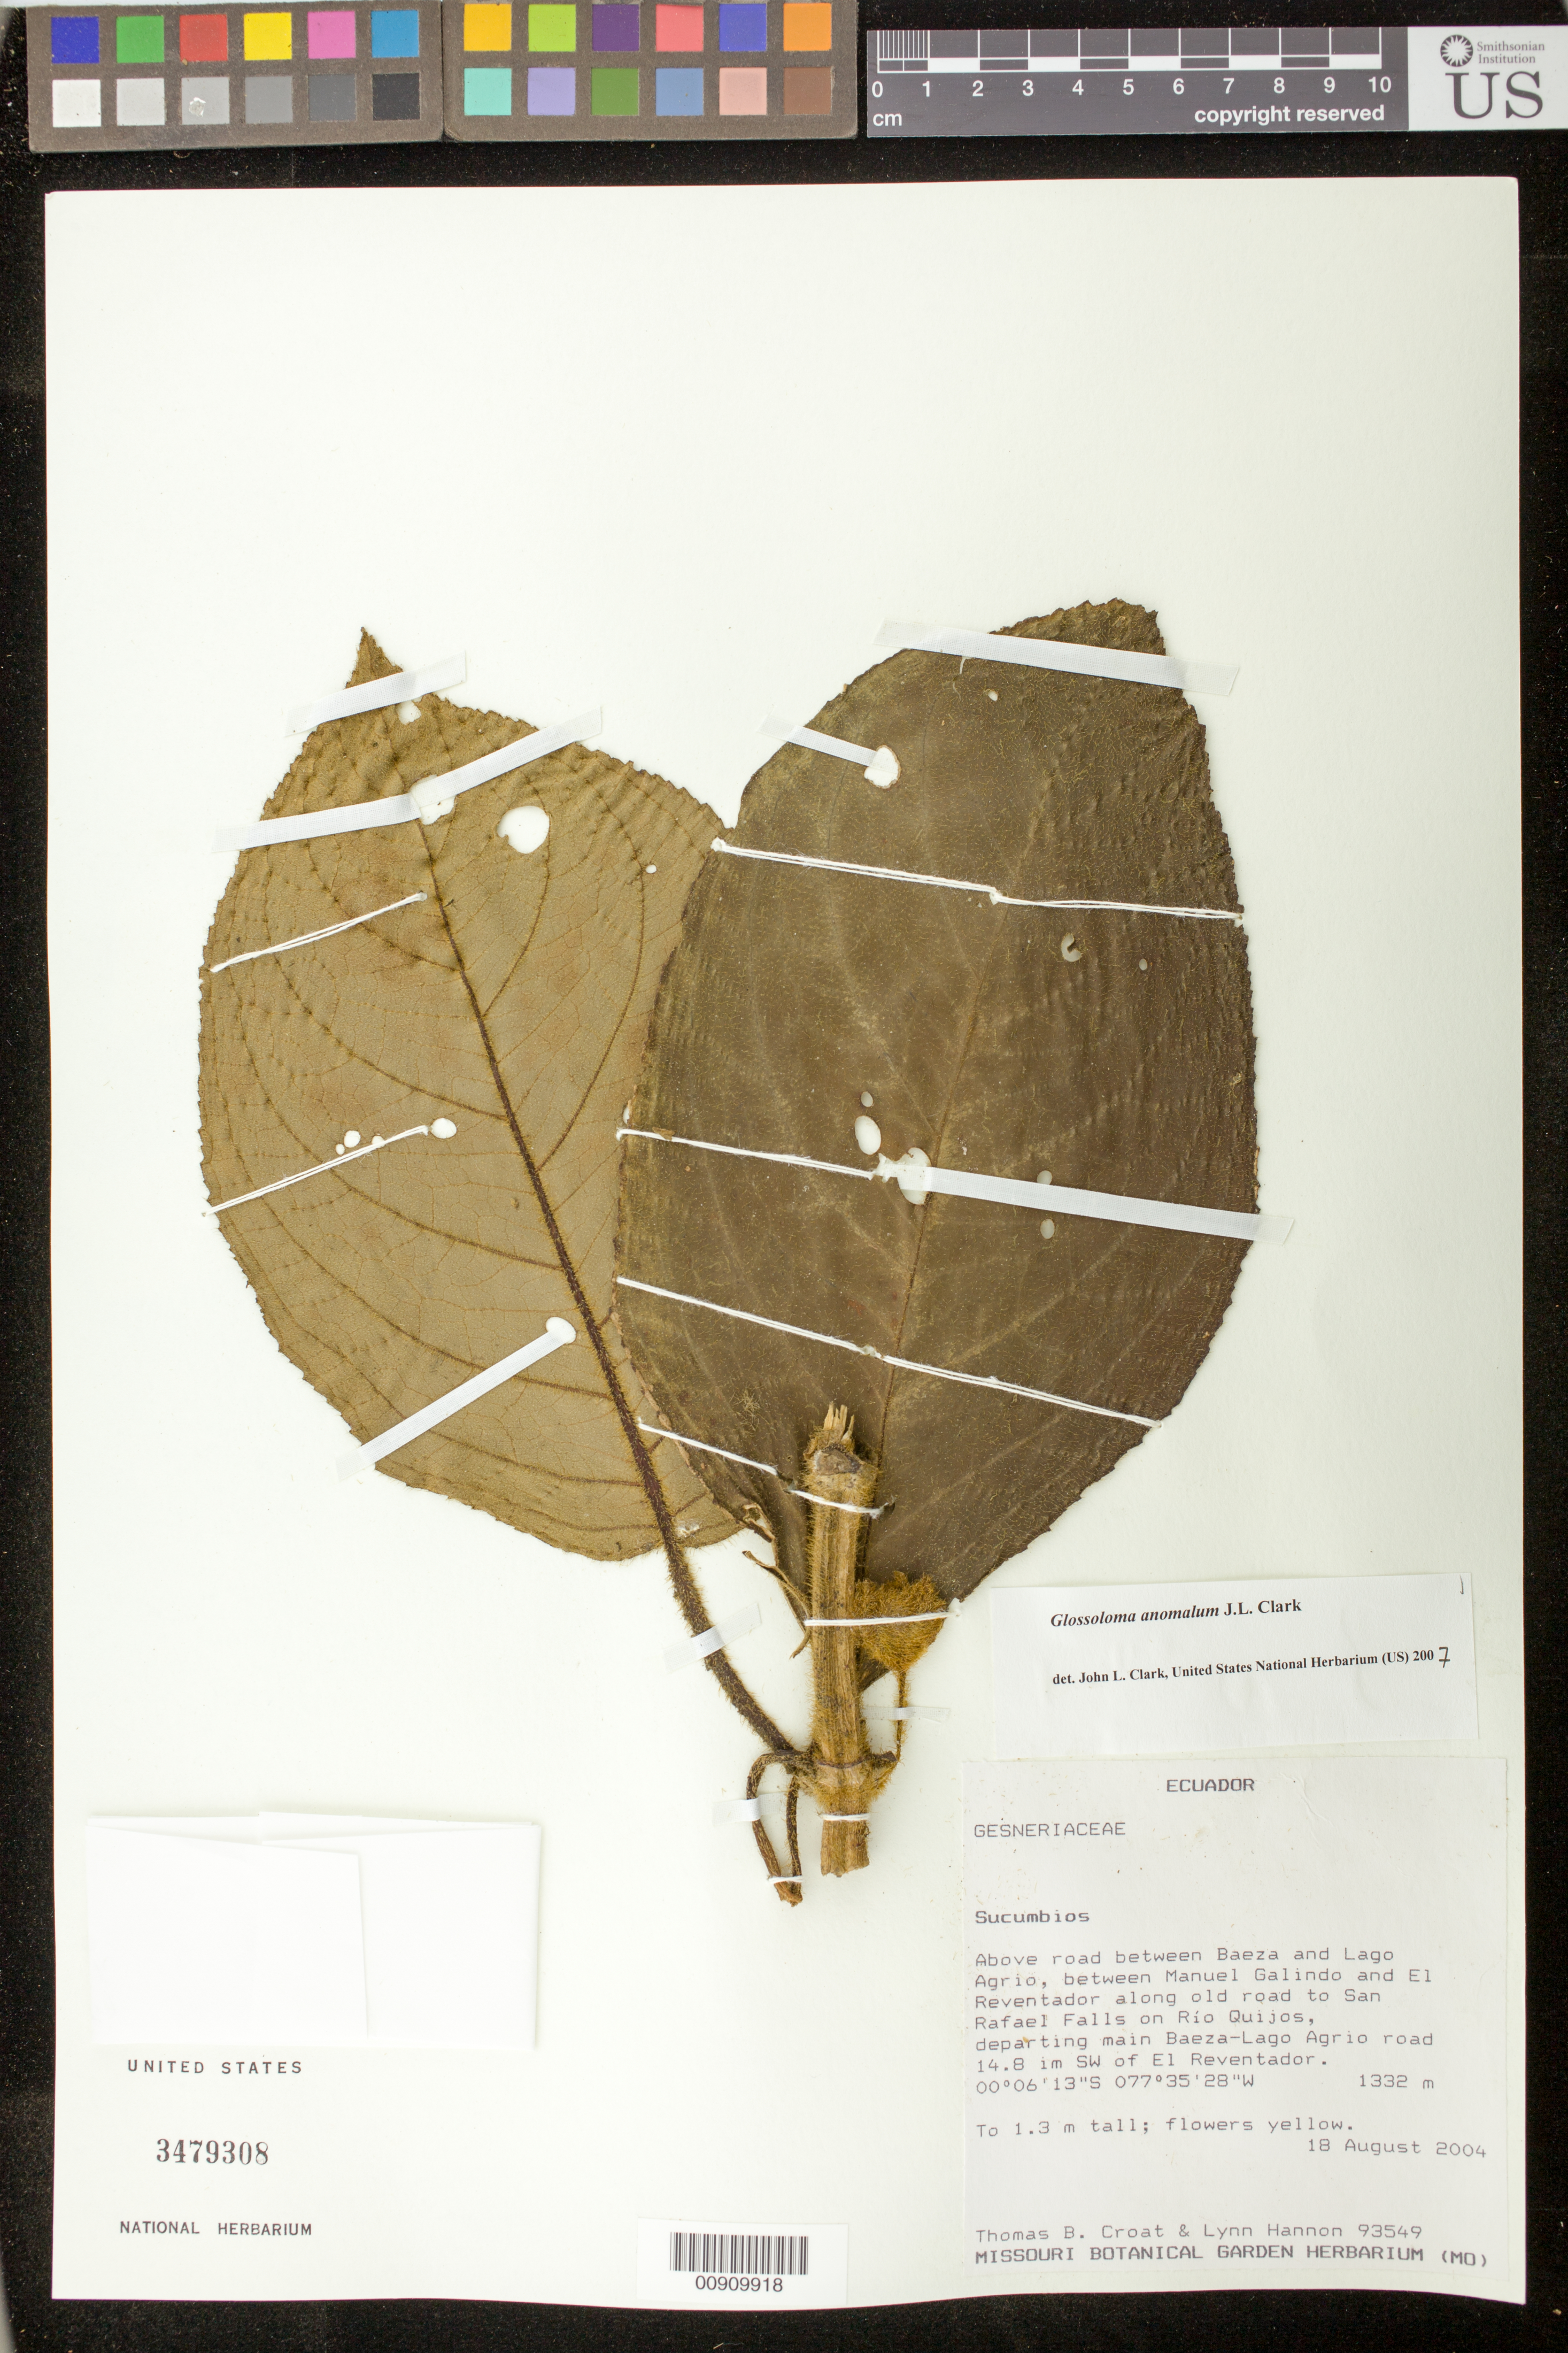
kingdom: Plantae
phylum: Tracheophyta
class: Magnoliopsida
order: Lamiales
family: Gesneriaceae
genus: Glossoloma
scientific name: Glossoloma anomalum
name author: J.L. Clark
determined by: Clark, J. L., (SEL), The Marie Selby Botanical Garden (UNITED STATES)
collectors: T. B. Croat & L. Hannon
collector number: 93549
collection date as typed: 18 Aug 2004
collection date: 2004-08-18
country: Ecuador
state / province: Sucumbíos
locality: Along road between Baeza and Lago Agrio, between Manuel Galindo and El Reventador along old road to San Rafael Falls on Rio Quijos, departing main Baeza-Lago Agrio road 14.8 km SW of el reventador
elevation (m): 1332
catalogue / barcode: US 3479308